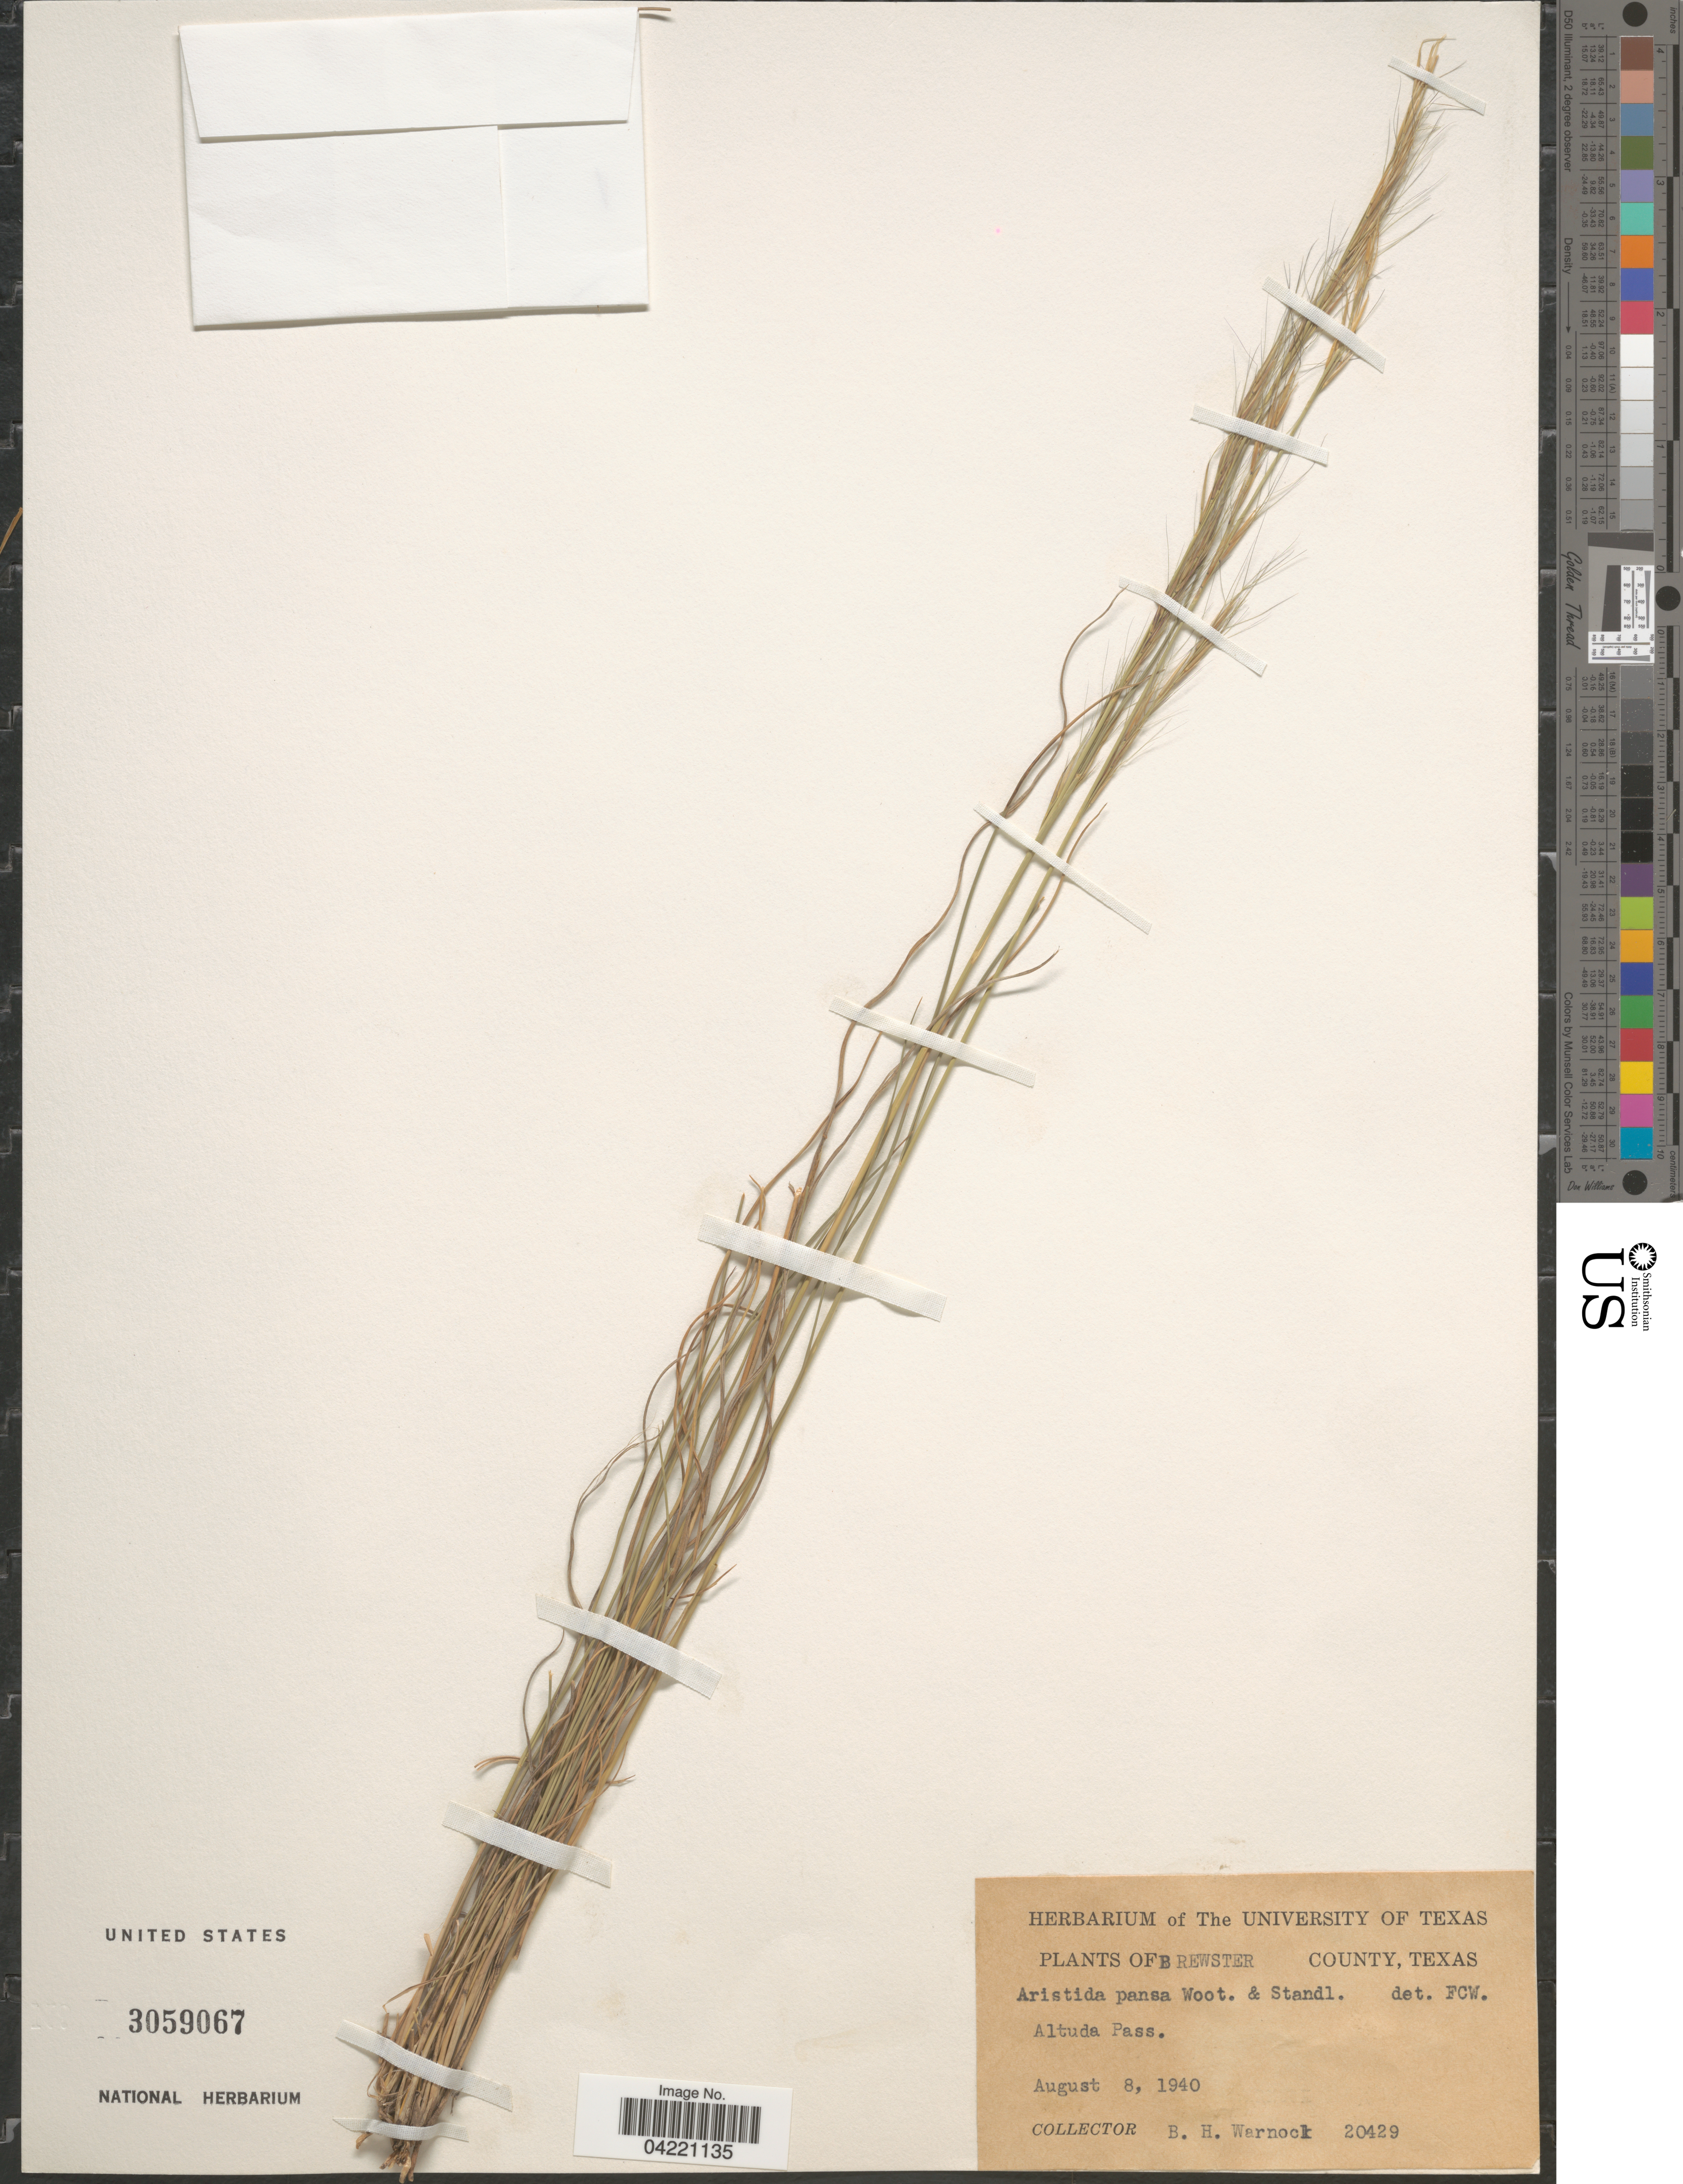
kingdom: Plantae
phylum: Tracheophyta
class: Liliopsida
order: Poales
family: Poaceae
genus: Aristida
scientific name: Aristida pansa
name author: Wooton & Standl.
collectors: B. H. Warnock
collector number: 20429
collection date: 1940-08-08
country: United States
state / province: Texas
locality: Brewster County. Altuda Pass.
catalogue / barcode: US 3059067